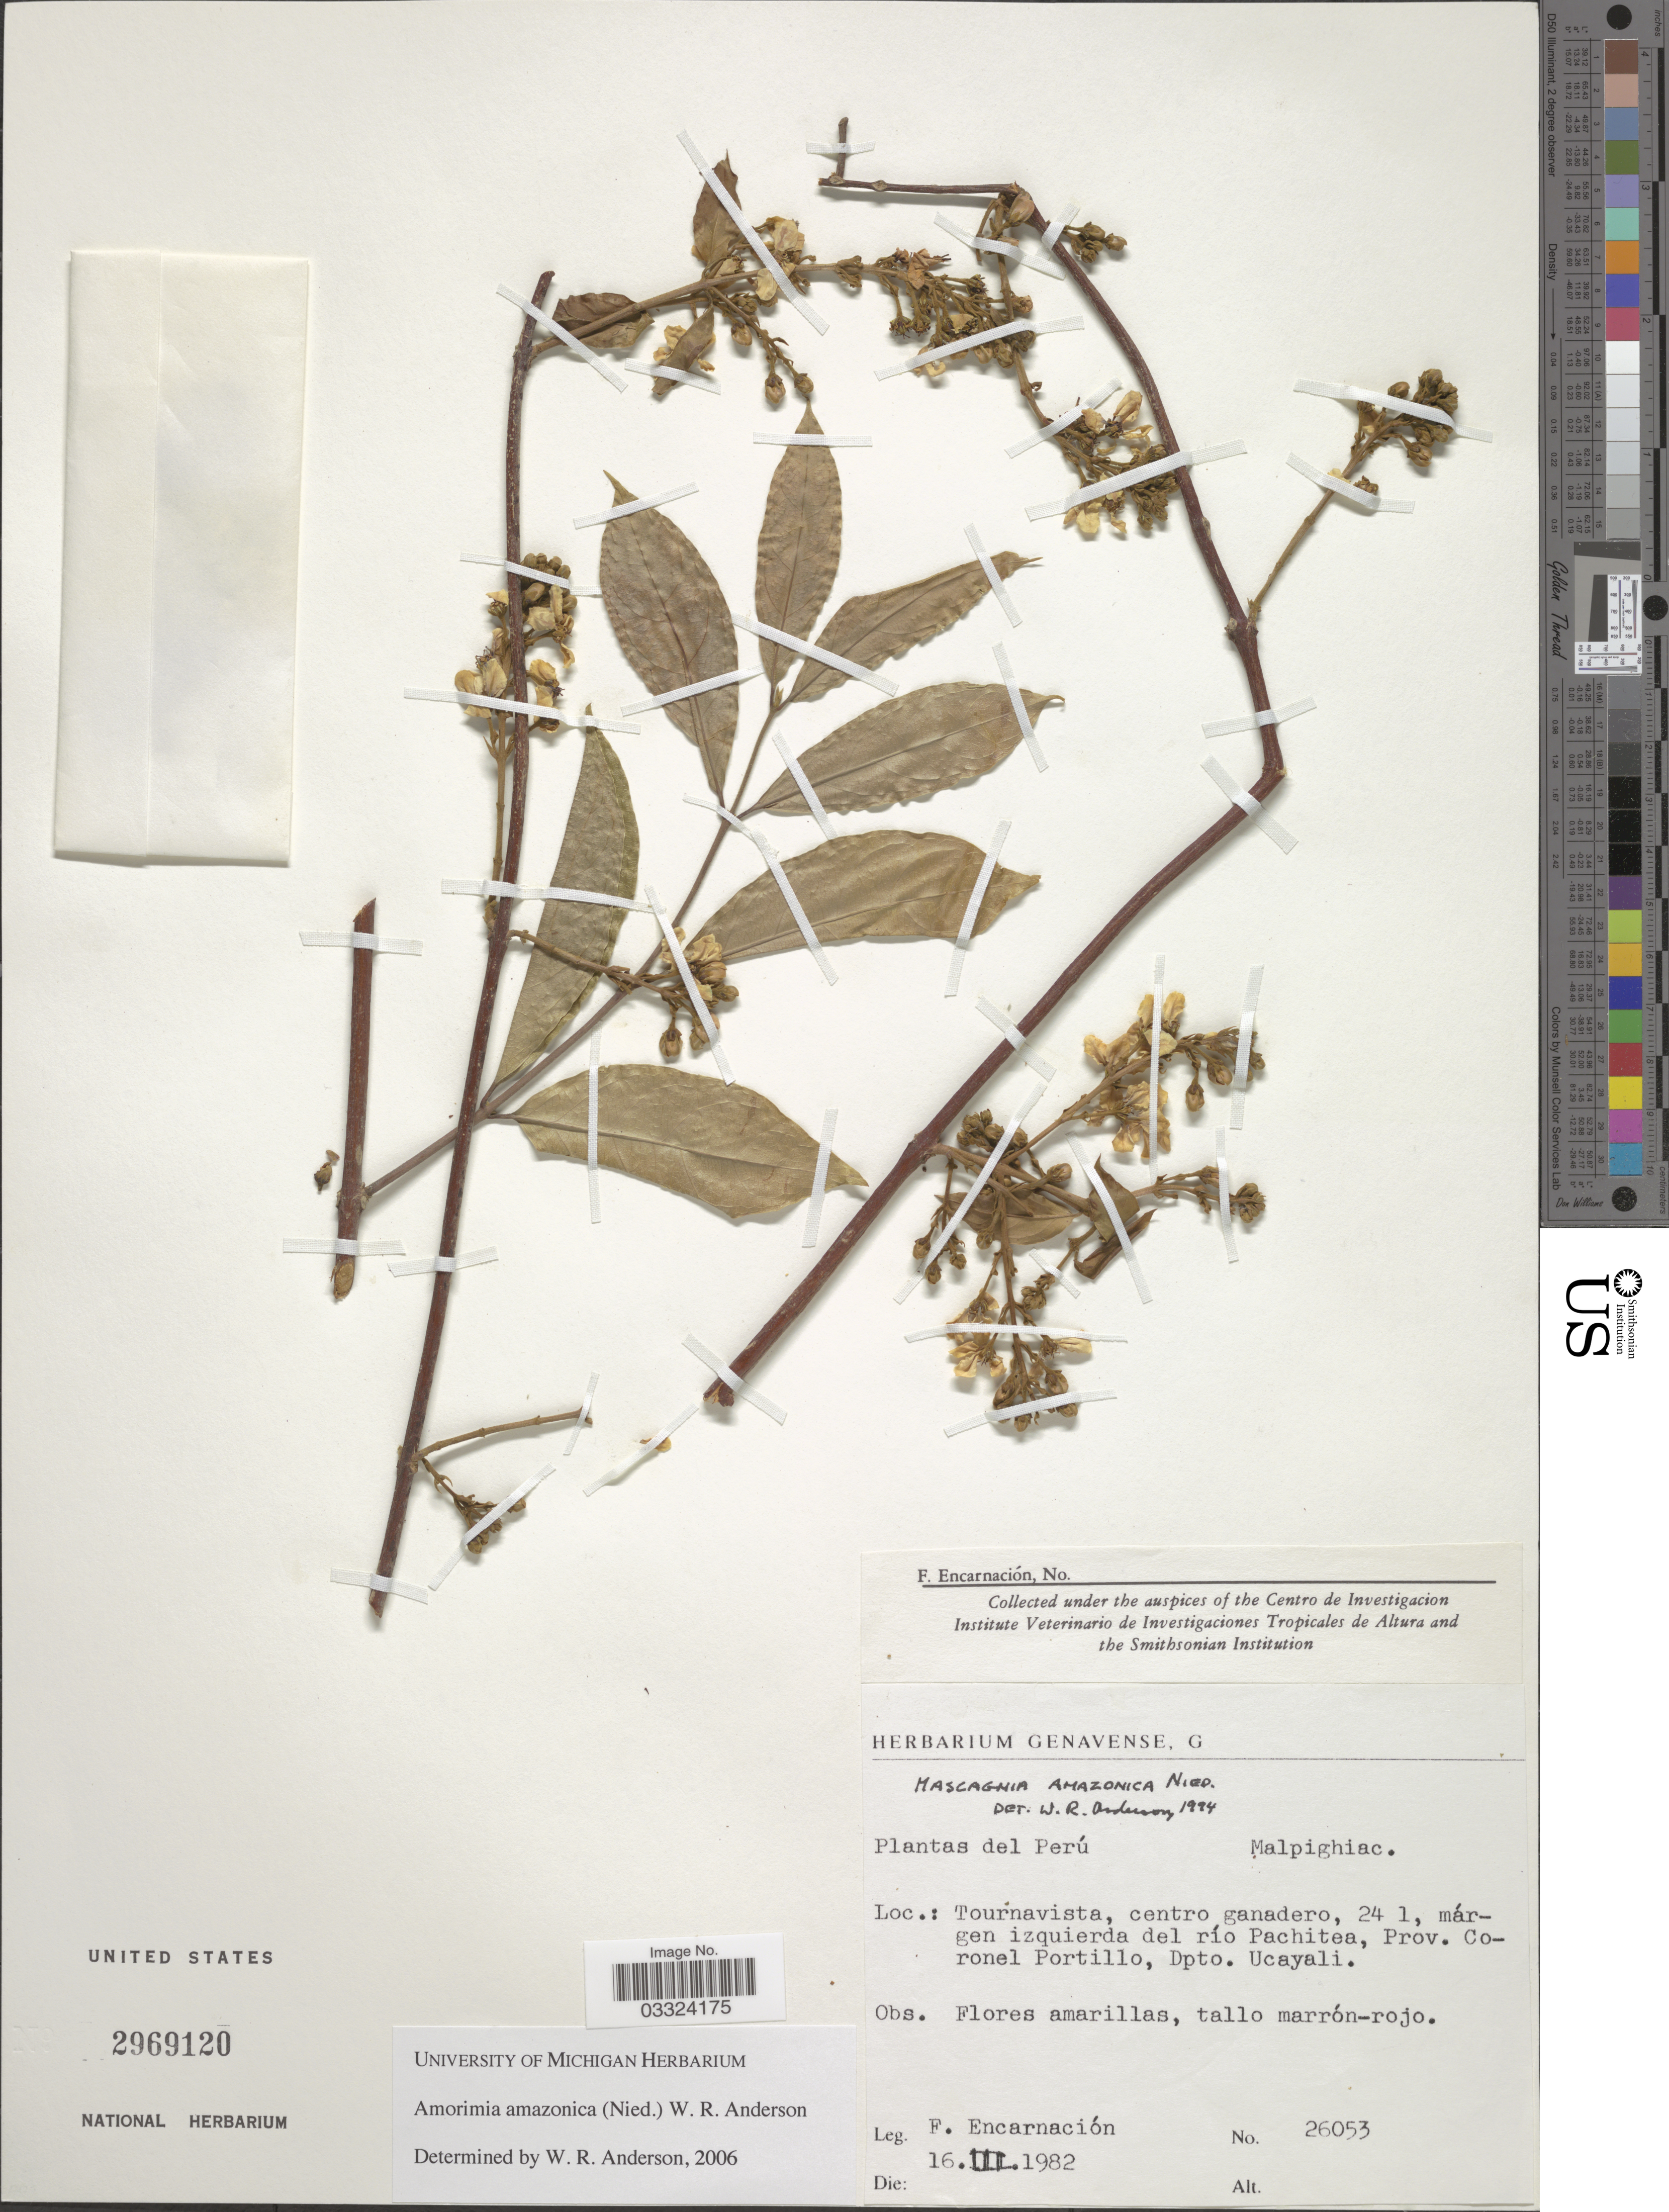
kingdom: Plantae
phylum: Tracheophyta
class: Magnoliopsida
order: Malpighiales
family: Malpighiaceae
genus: Amorimia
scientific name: Amorimia amazonica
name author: (Nied.) W.R. Anderson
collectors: F. Encarnación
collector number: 26053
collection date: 1982-03-16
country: Peru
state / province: Ucayali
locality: Tournavista, centro ganadero, 24 1, márgen izquierda del río Pachitea, Prov. Coronel Portillo, Dpto. Ucayali.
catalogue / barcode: US 2969120